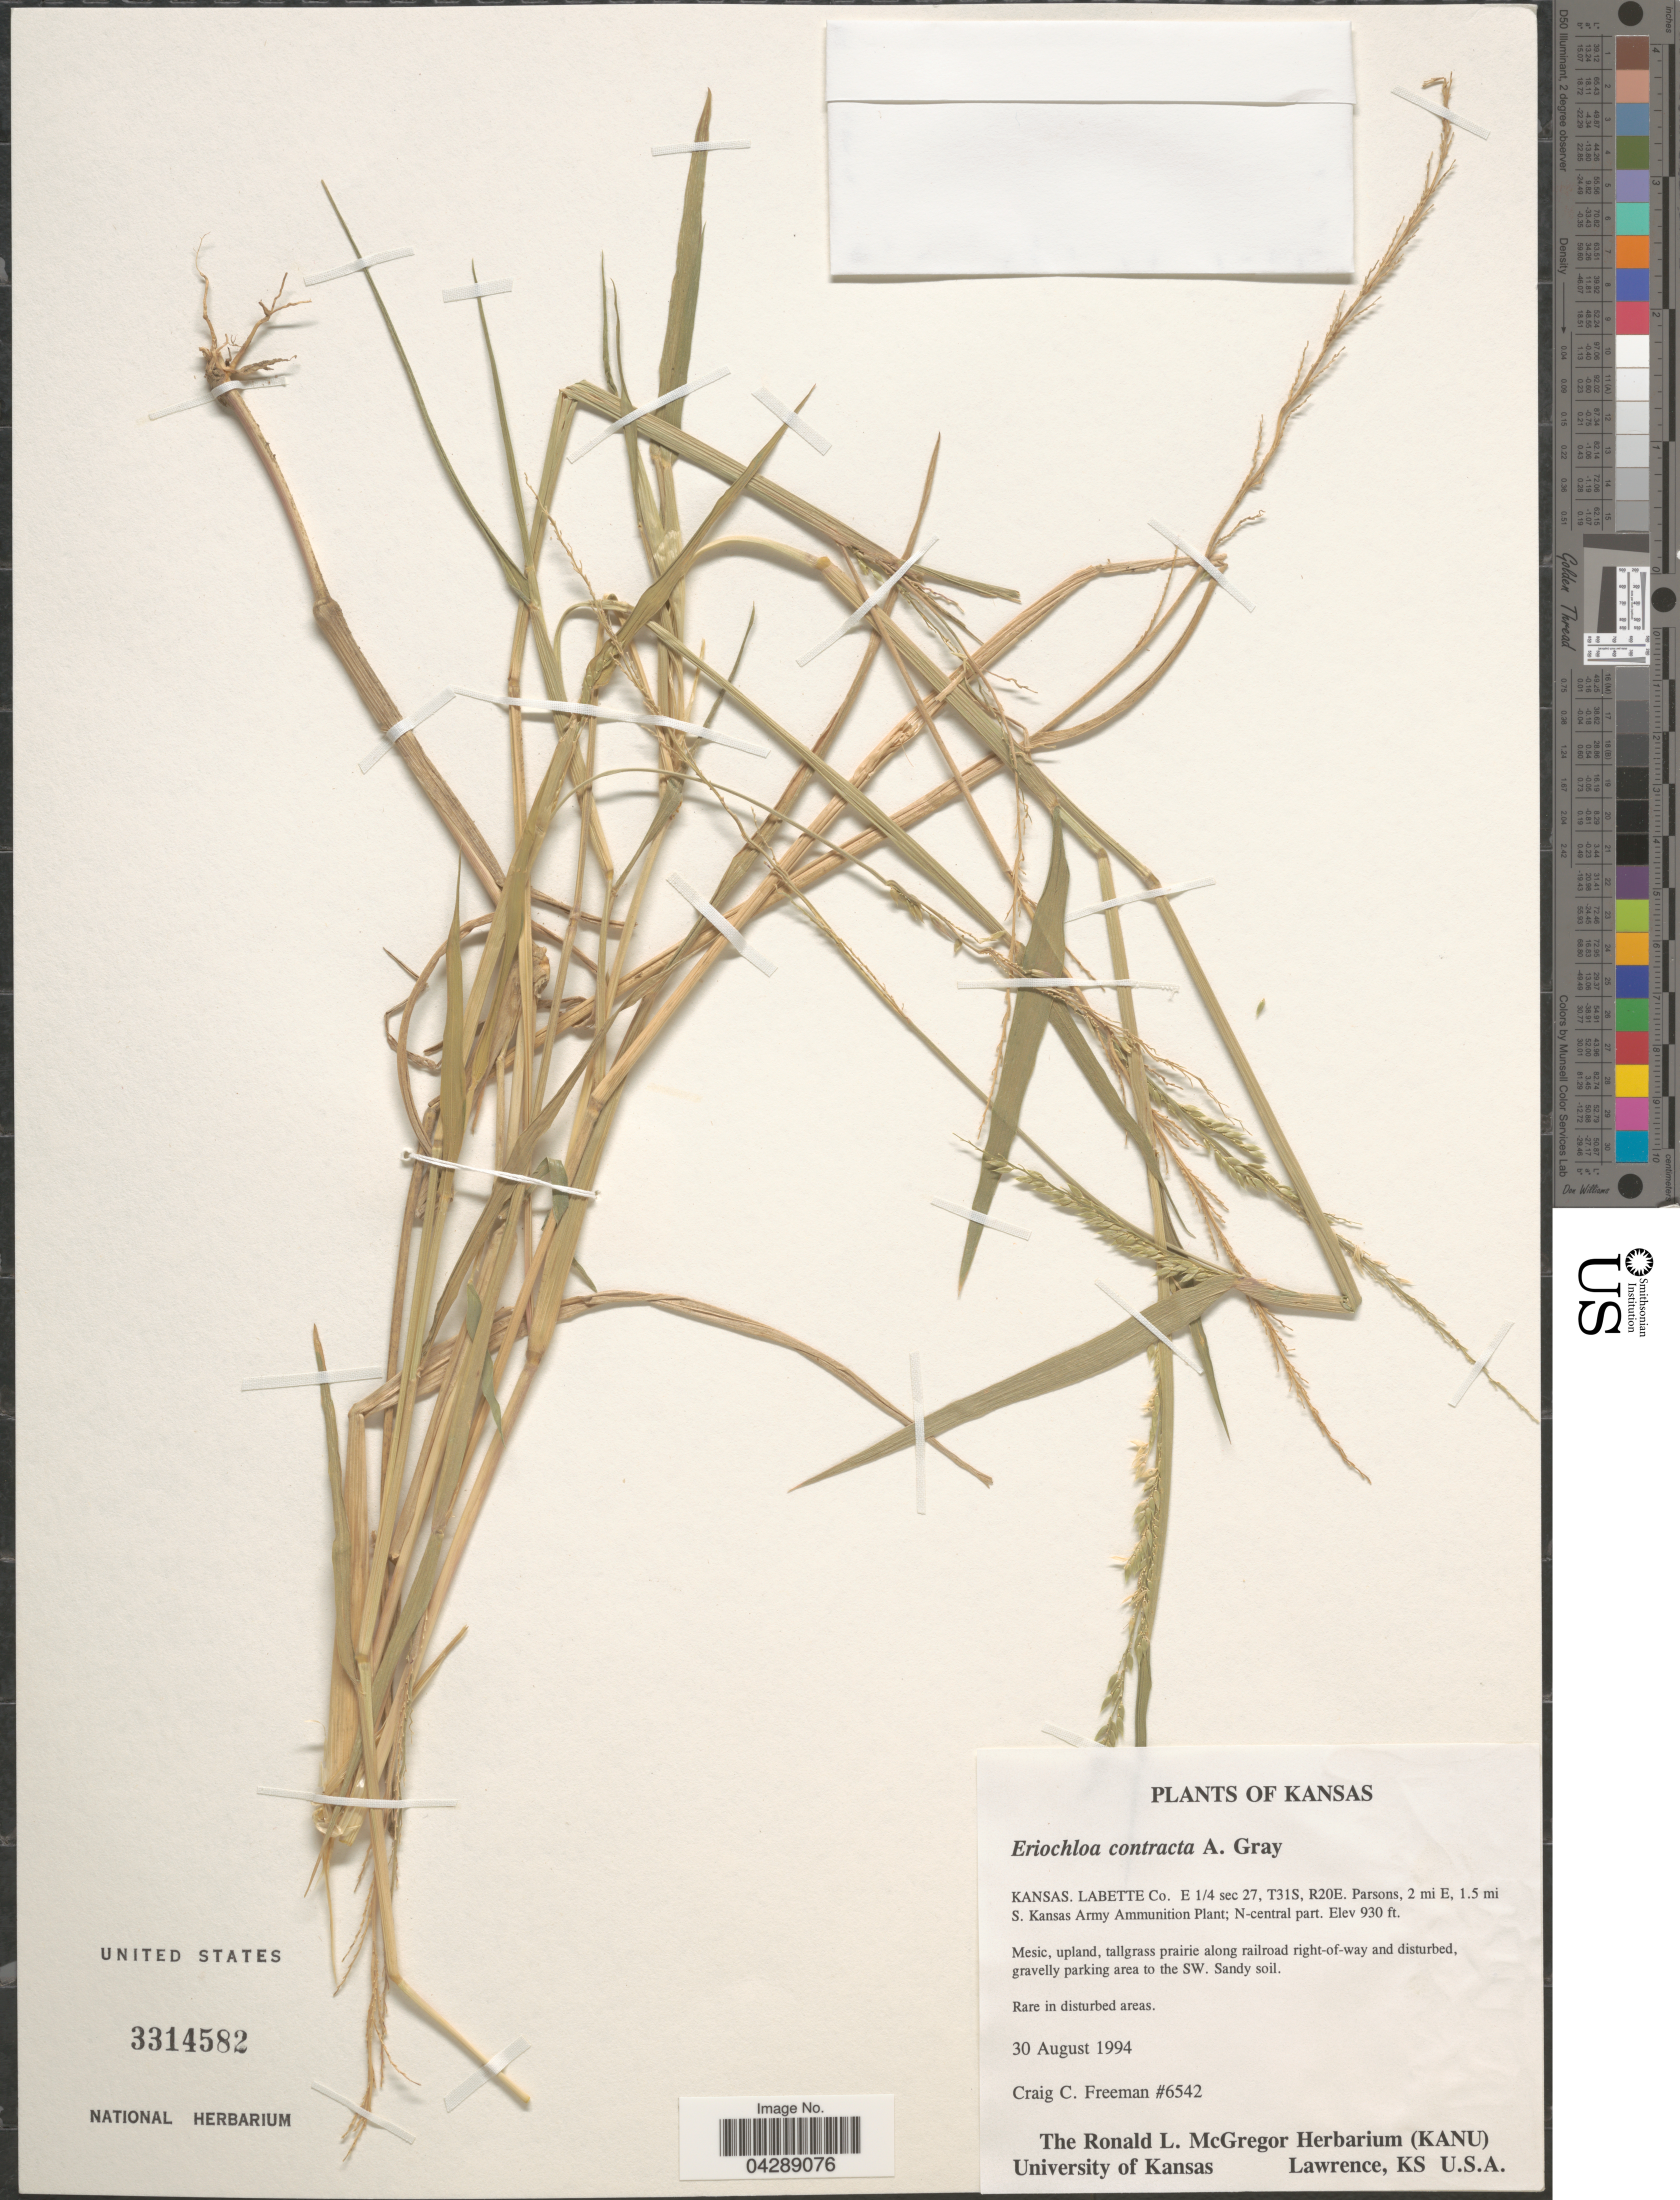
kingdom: Plantae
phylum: Tracheophyta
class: Liliopsida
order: Poales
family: Poaceae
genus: Eriochloa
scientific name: Eriochloa contracta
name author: Hitchc.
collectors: C. C. Freeman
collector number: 6542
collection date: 1994-08-30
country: United States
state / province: Kansas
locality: Labette Co. E ¼ sec 27, T31S, R20E. Parsons, 2 mi E, 1.5 mi S. Kansas Army Ammunition Plant; N-central part. Gravelly parking area to the SW.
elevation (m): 283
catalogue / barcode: US 3314582